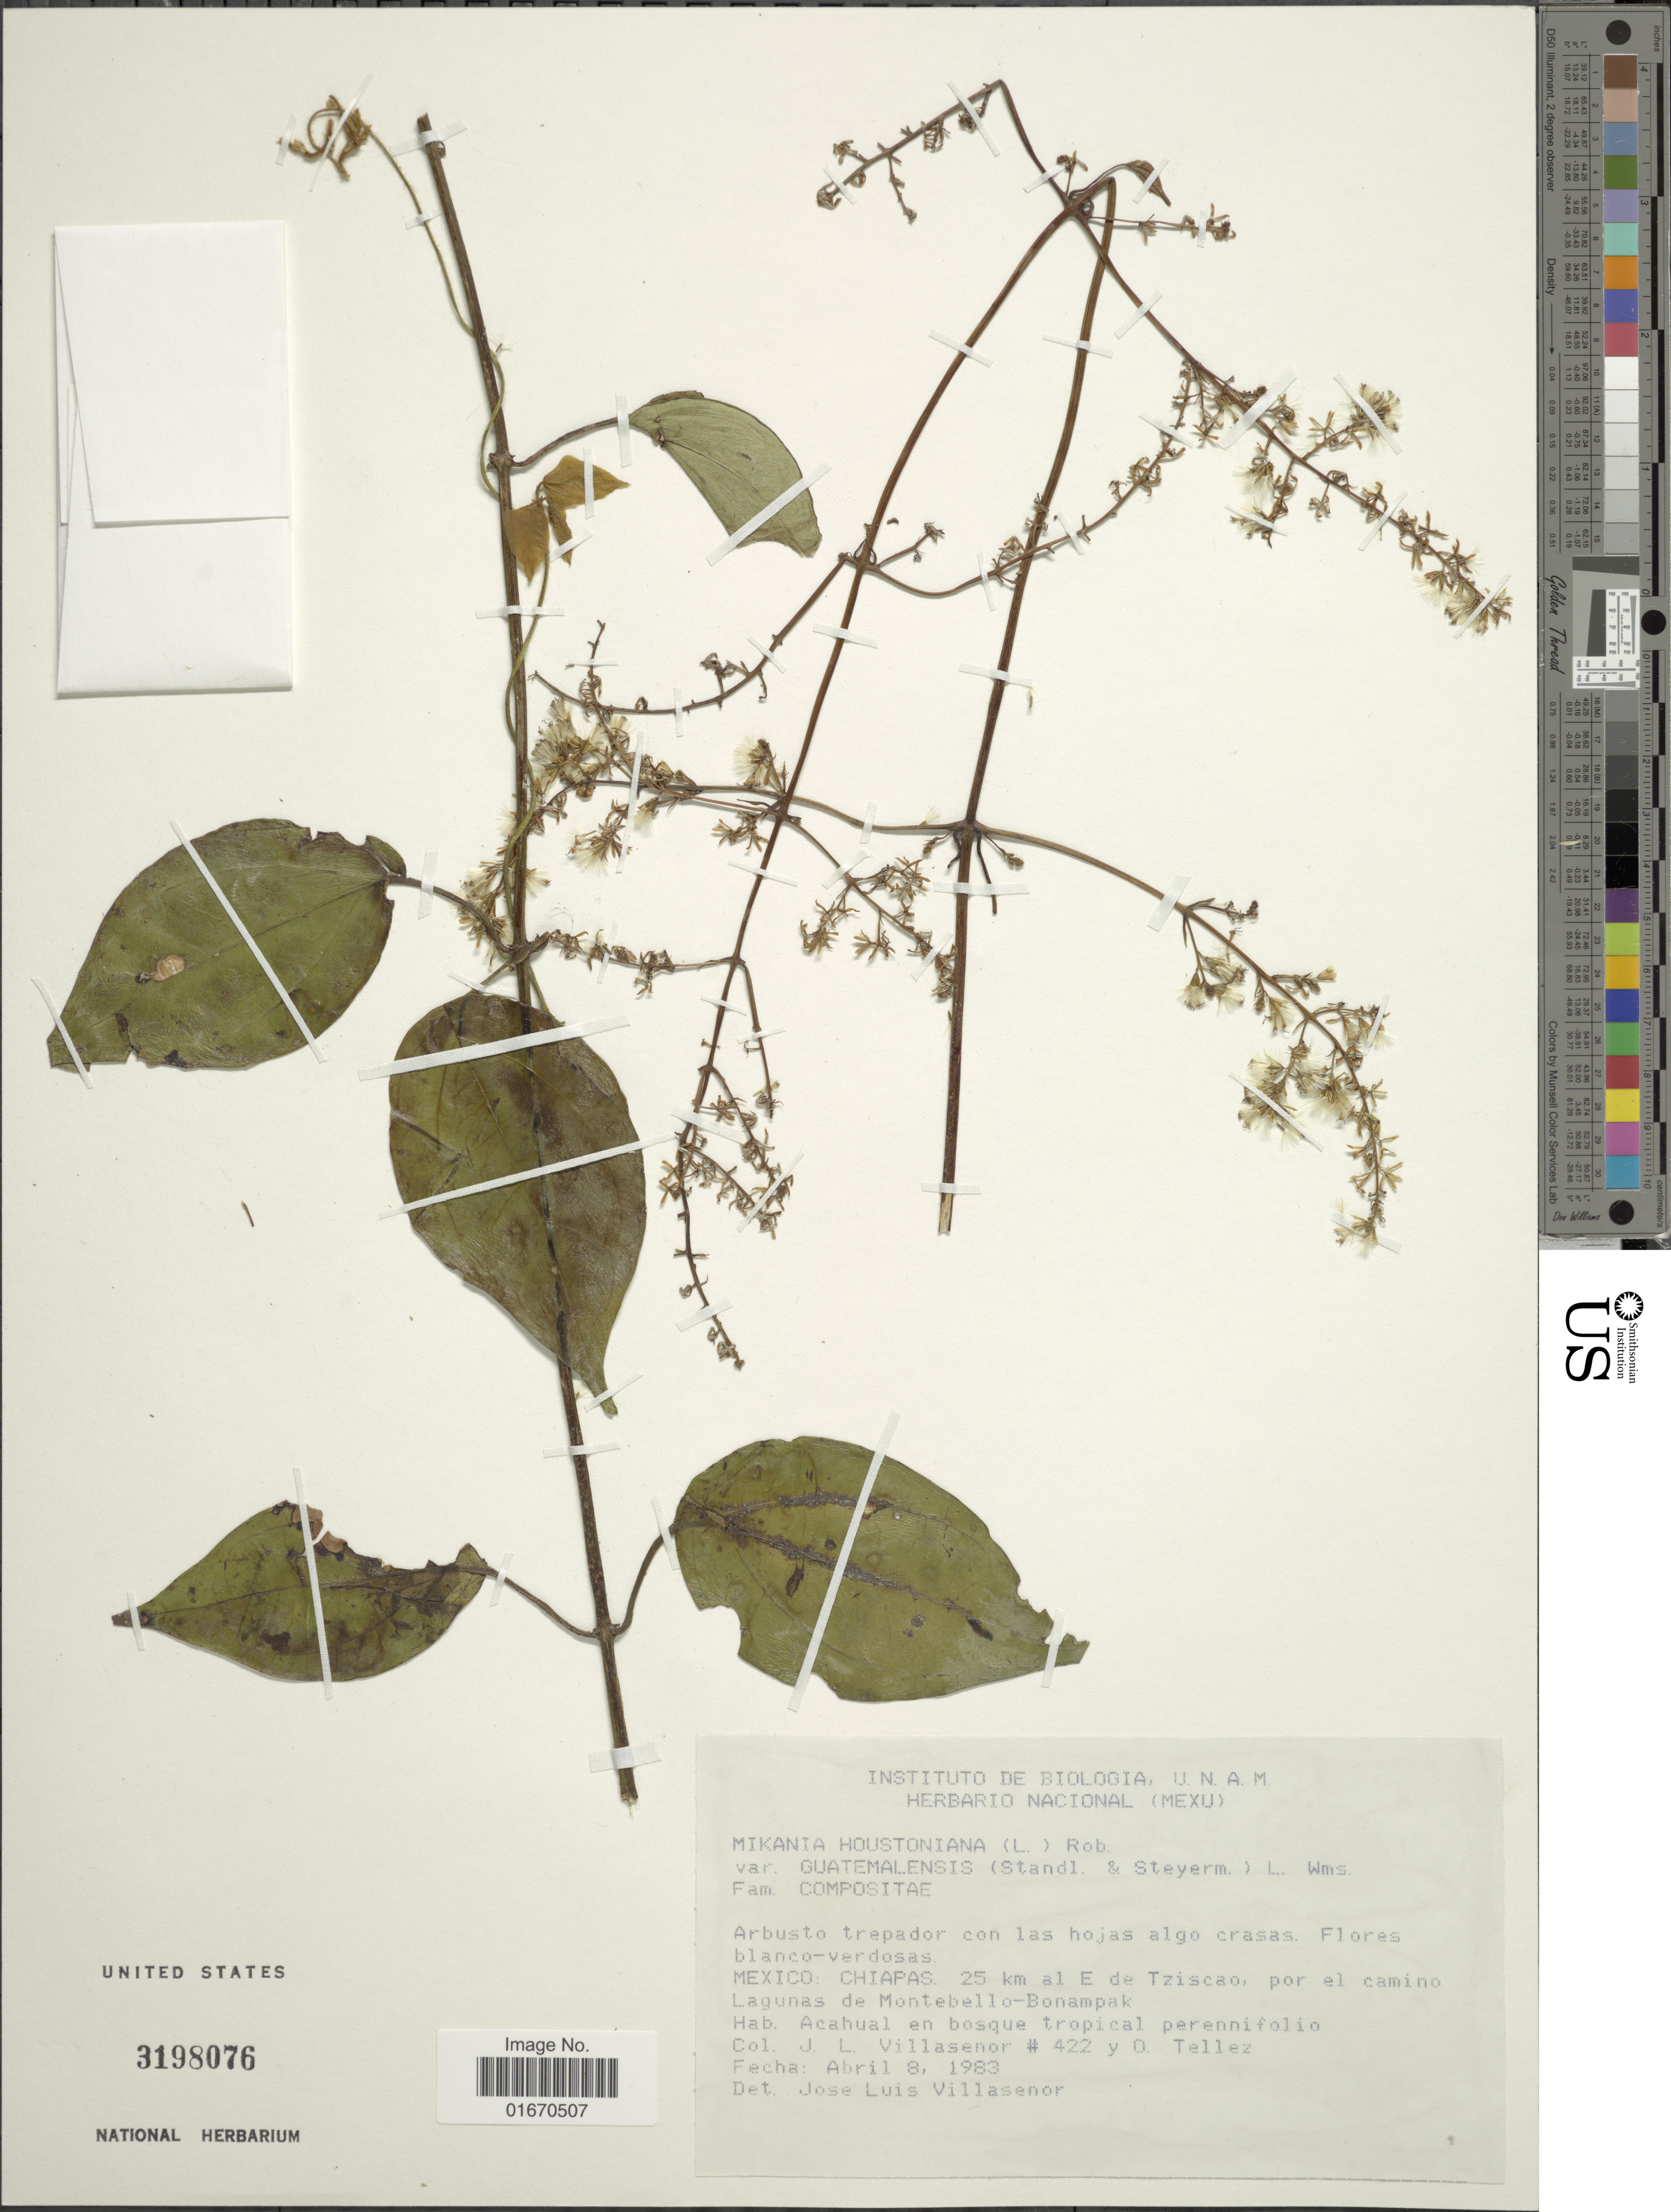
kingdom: Plantae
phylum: Tracheophyta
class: Magnoliopsida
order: Asterales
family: Asteraceae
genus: Mikania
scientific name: Mikania houstoniana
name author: (L.) B.L. Rob.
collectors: J. L. Villasenor & O. Tellez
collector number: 422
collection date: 1983-04-08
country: Mexico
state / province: Chiapas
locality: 25 km al E de Tziscao, por el camino Lagunas de Montebello-Bonampak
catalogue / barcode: US 3198076